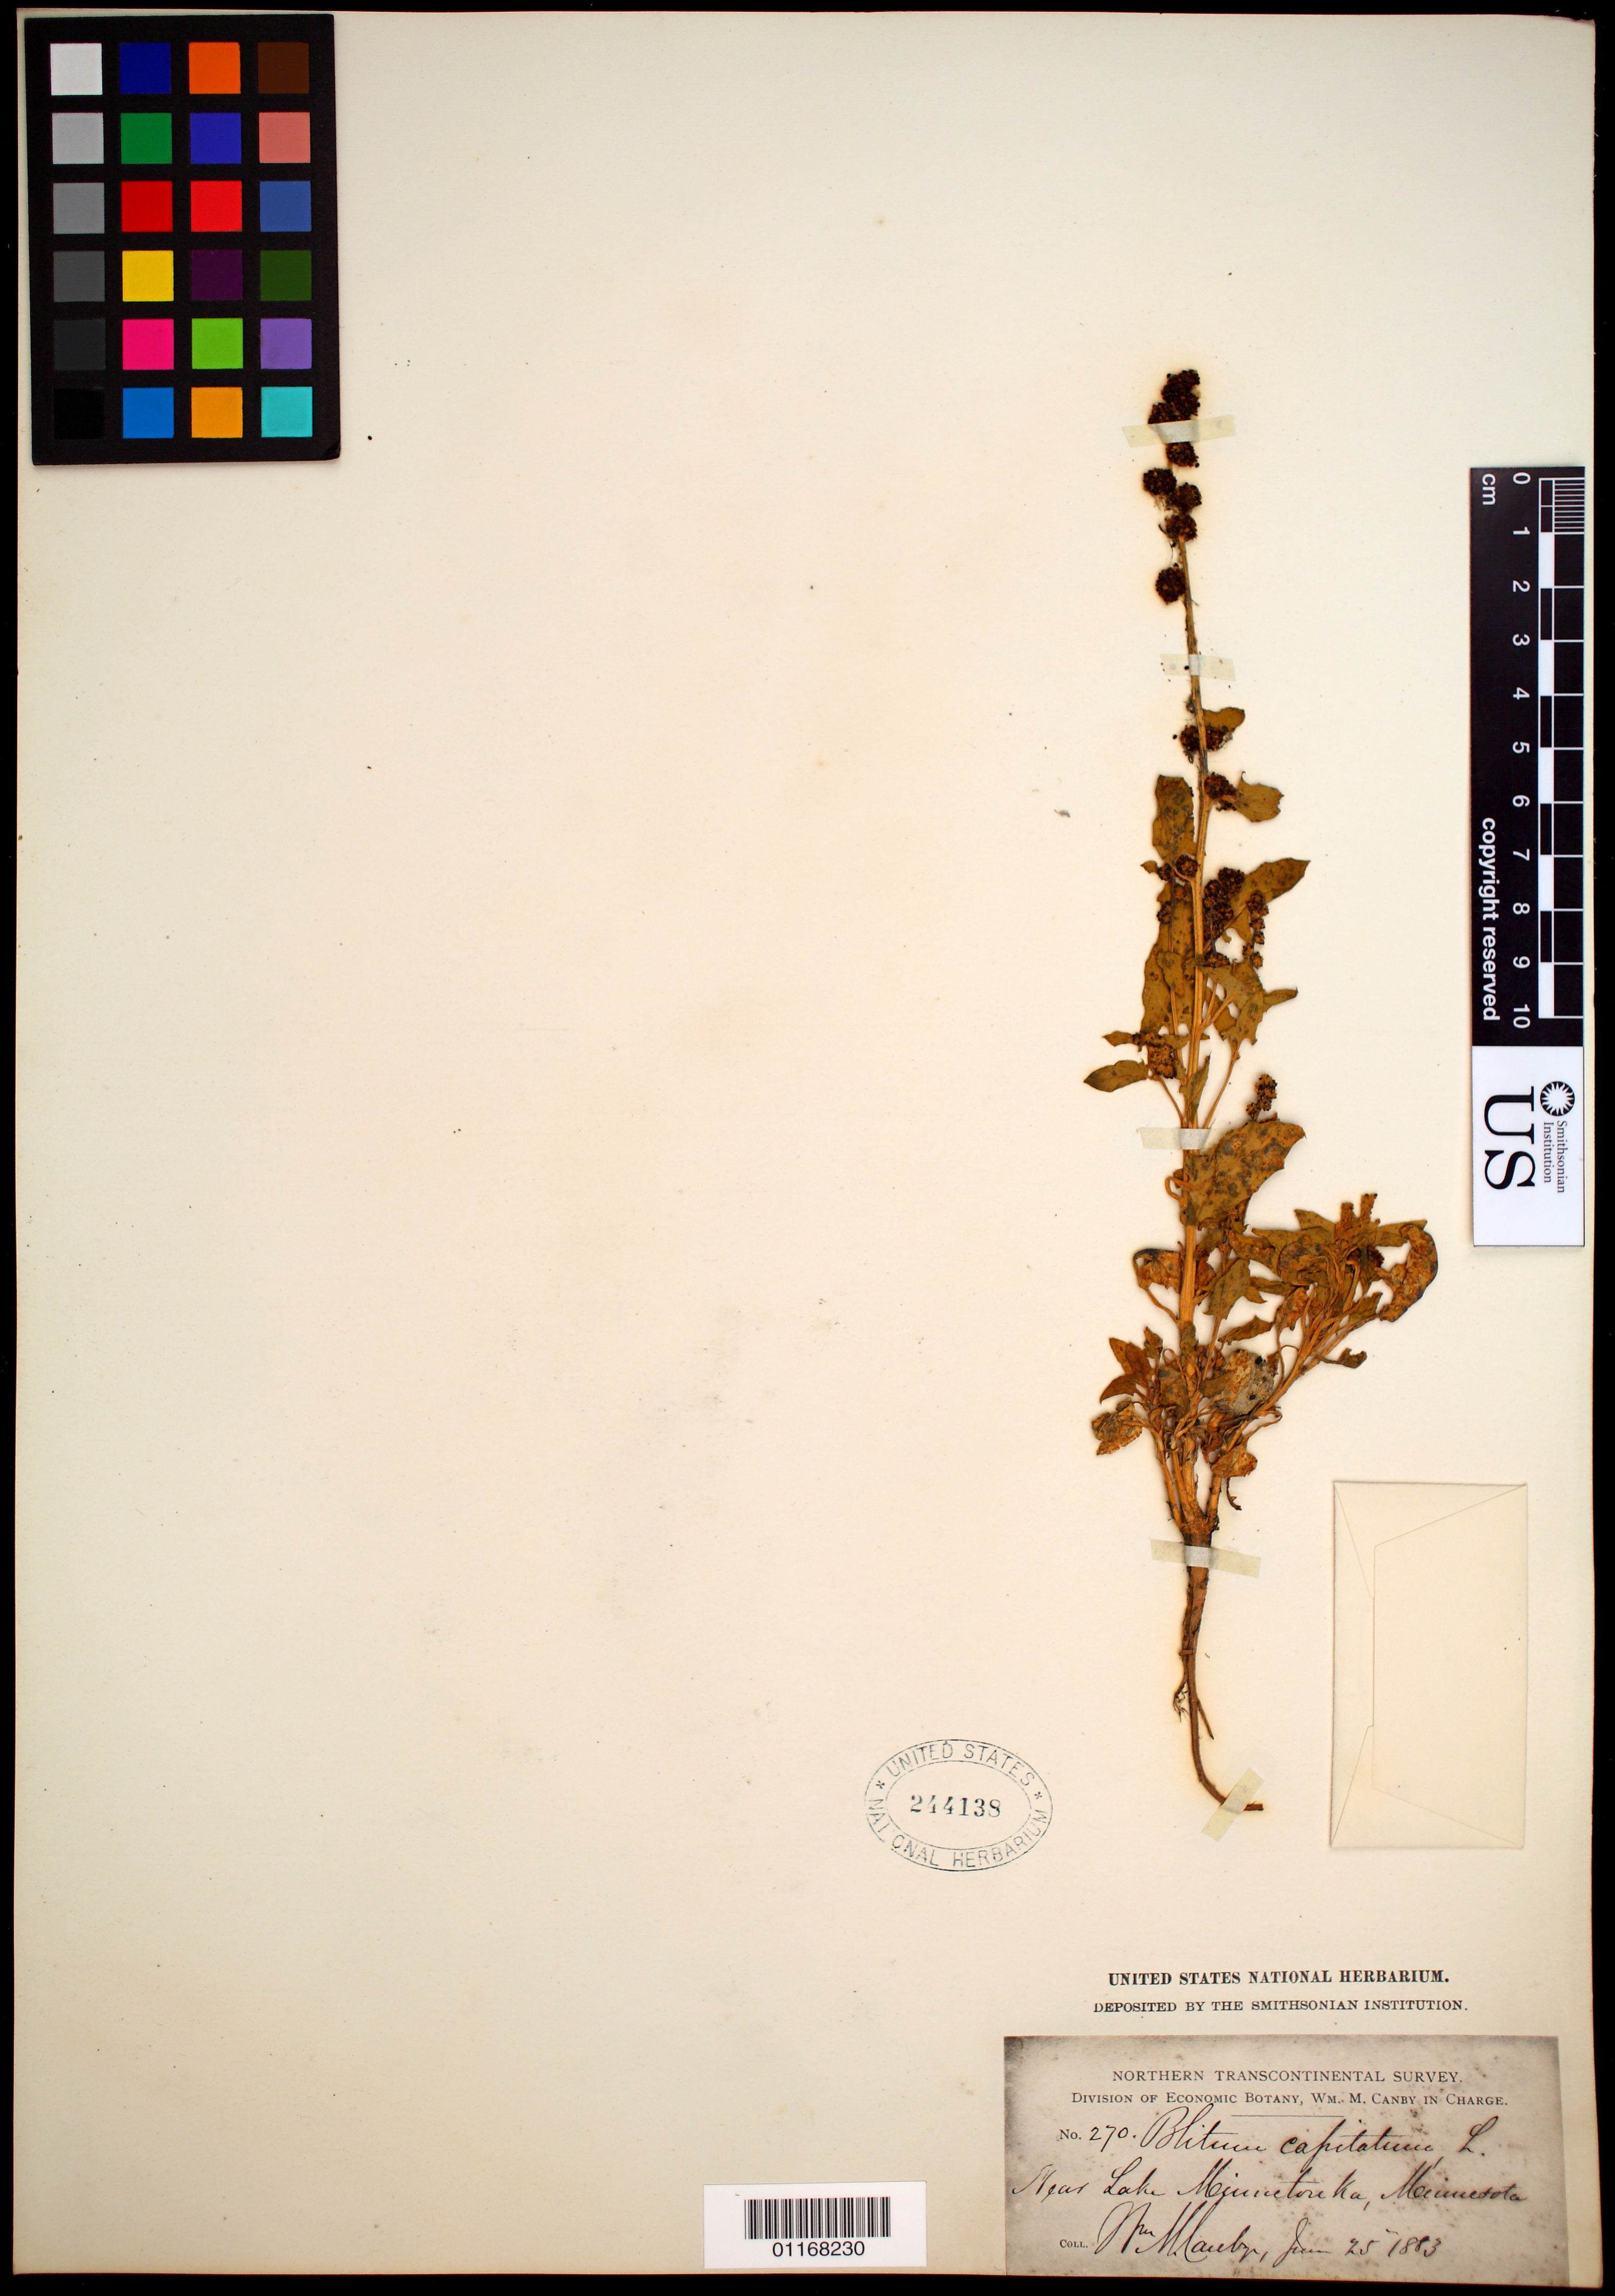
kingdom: Plantae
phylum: Tracheophyta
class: Magnoliopsida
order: Caryophyllales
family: Amaranthaceae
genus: Blitum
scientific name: Blitum capitatum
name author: L.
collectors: W. M. Canby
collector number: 270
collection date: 1883-06-25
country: United States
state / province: Minnesota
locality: Near Lake Minnetonka.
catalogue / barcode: US 244138